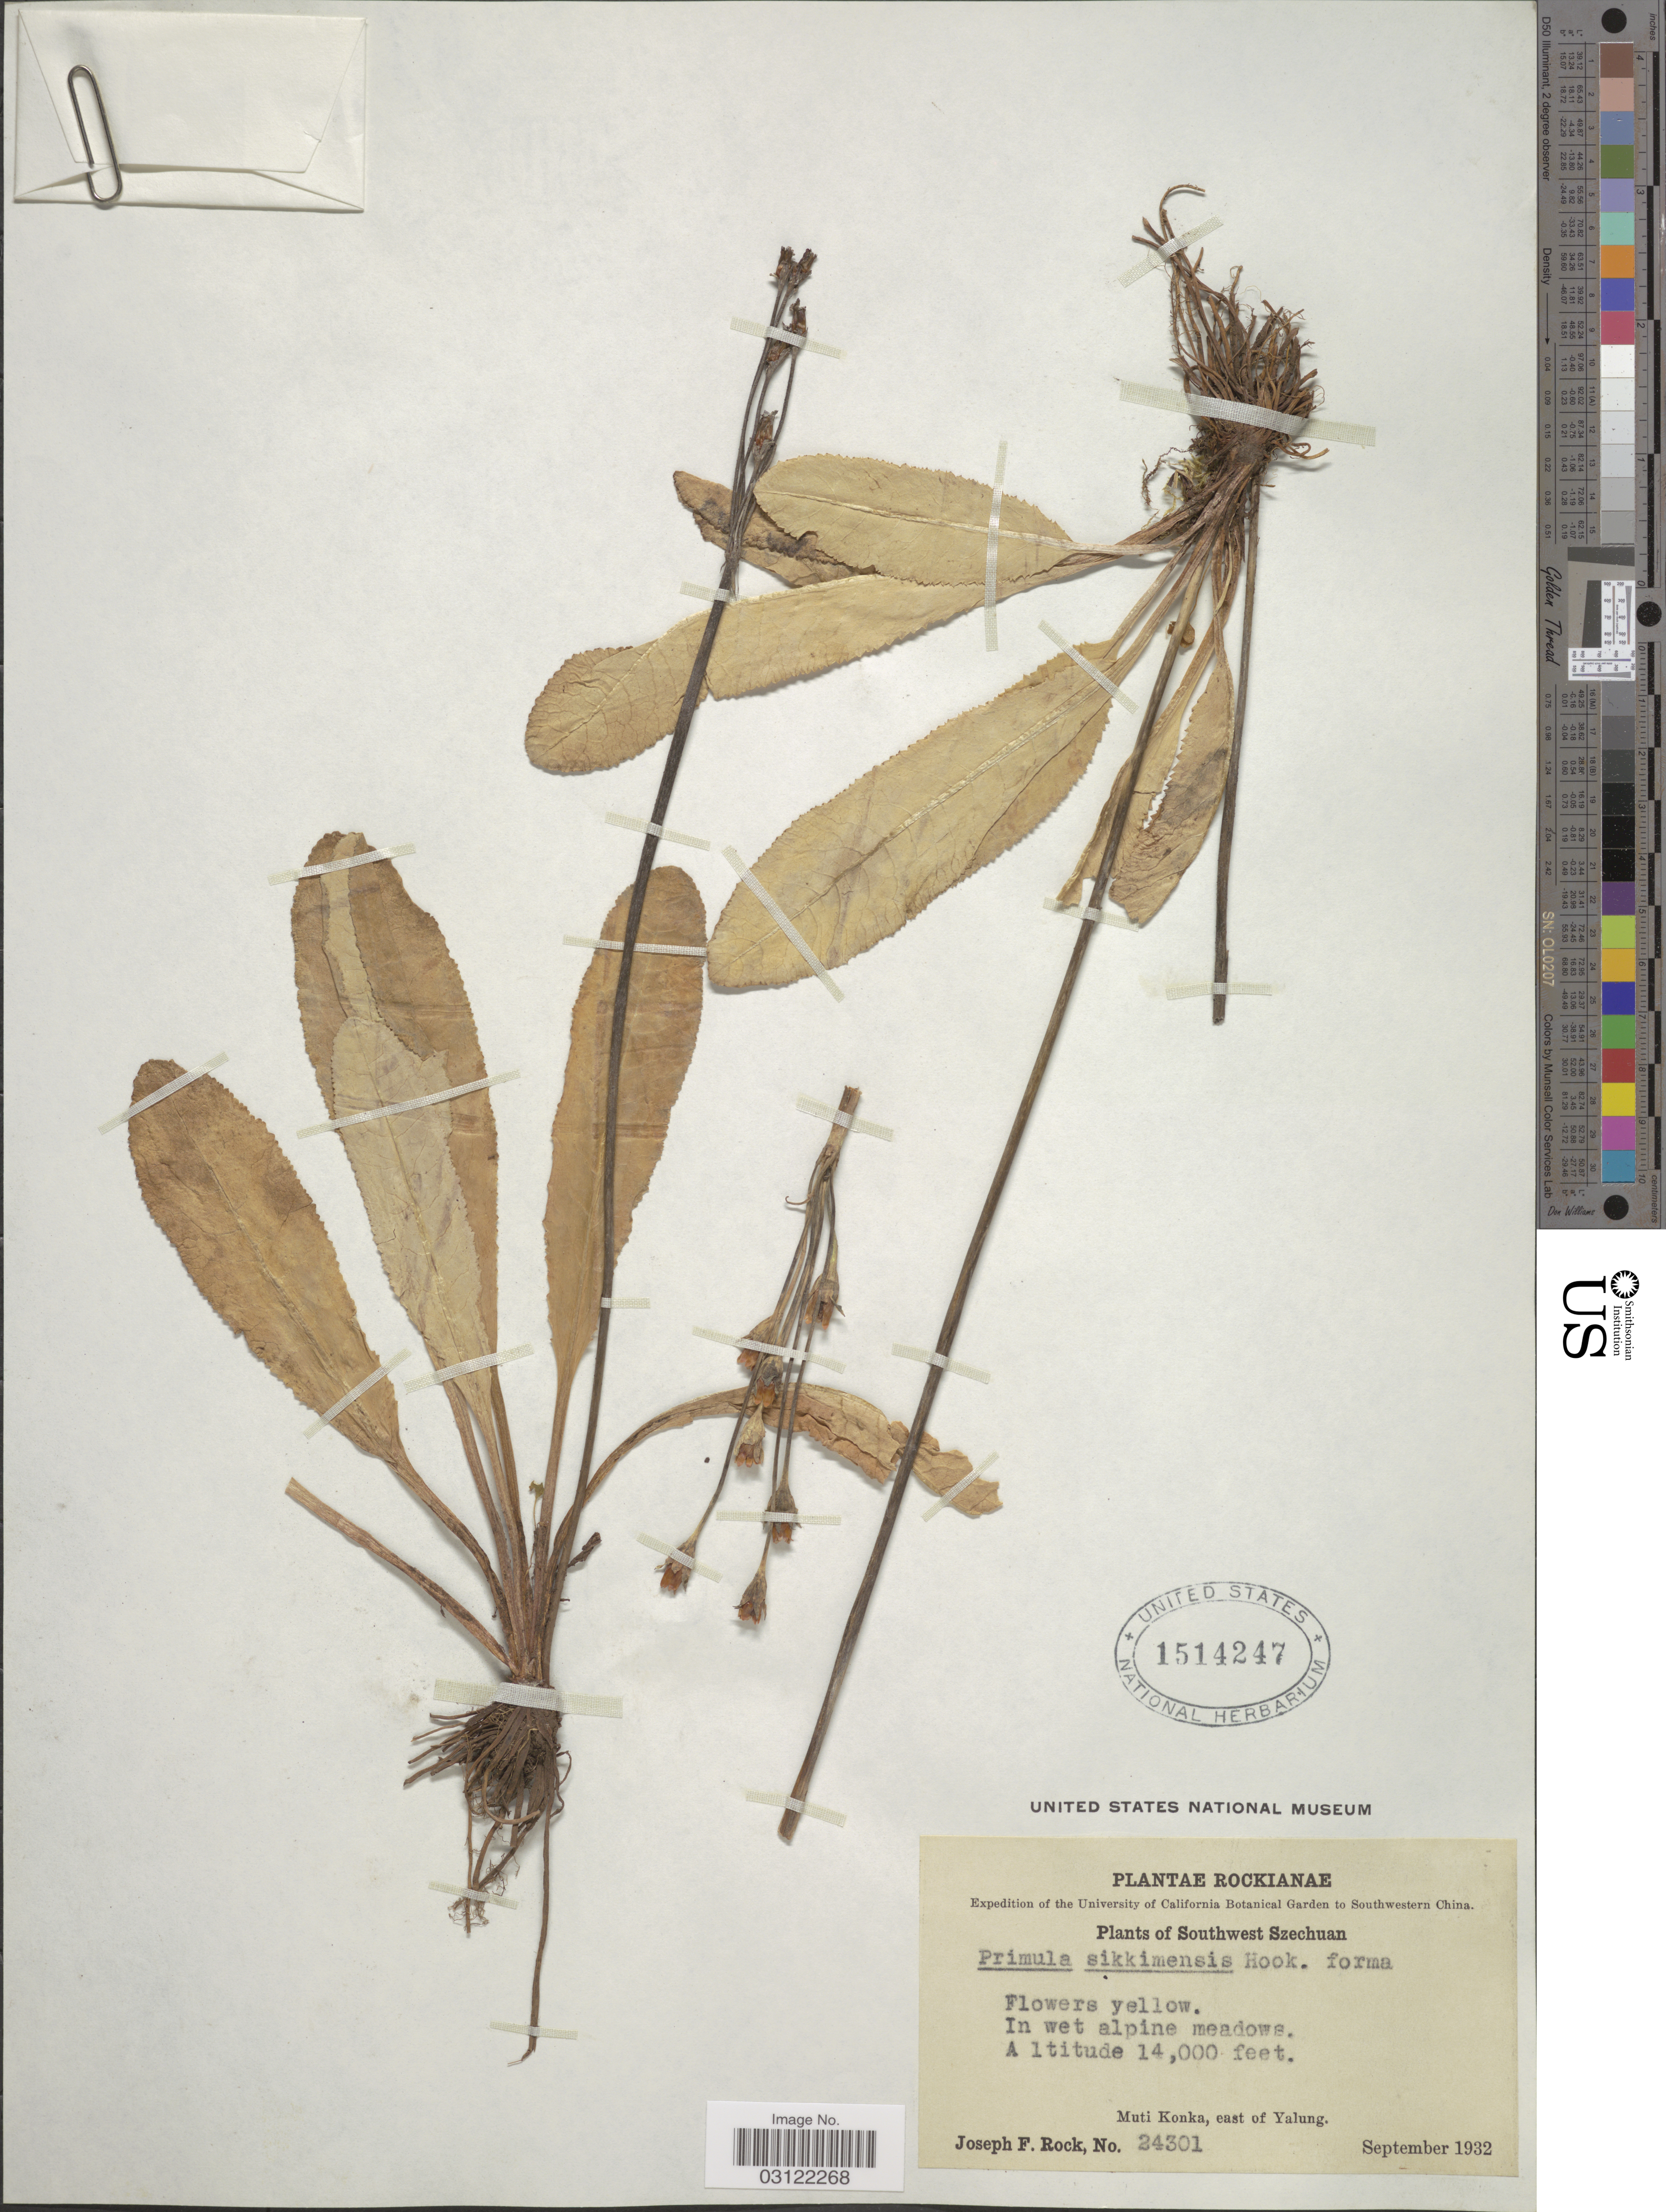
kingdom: Plantae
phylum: Tracheophyta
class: Magnoliopsida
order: Ericales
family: Primulaceae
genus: Primula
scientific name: Primula sikkimensis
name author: Hook.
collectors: J. F. Rock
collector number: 24301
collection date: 1932-09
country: China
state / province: Sichuan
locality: Southwestern China. Southwest Szechuan. Muti Konka, east of Yalung.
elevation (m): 4267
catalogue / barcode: US 1514247